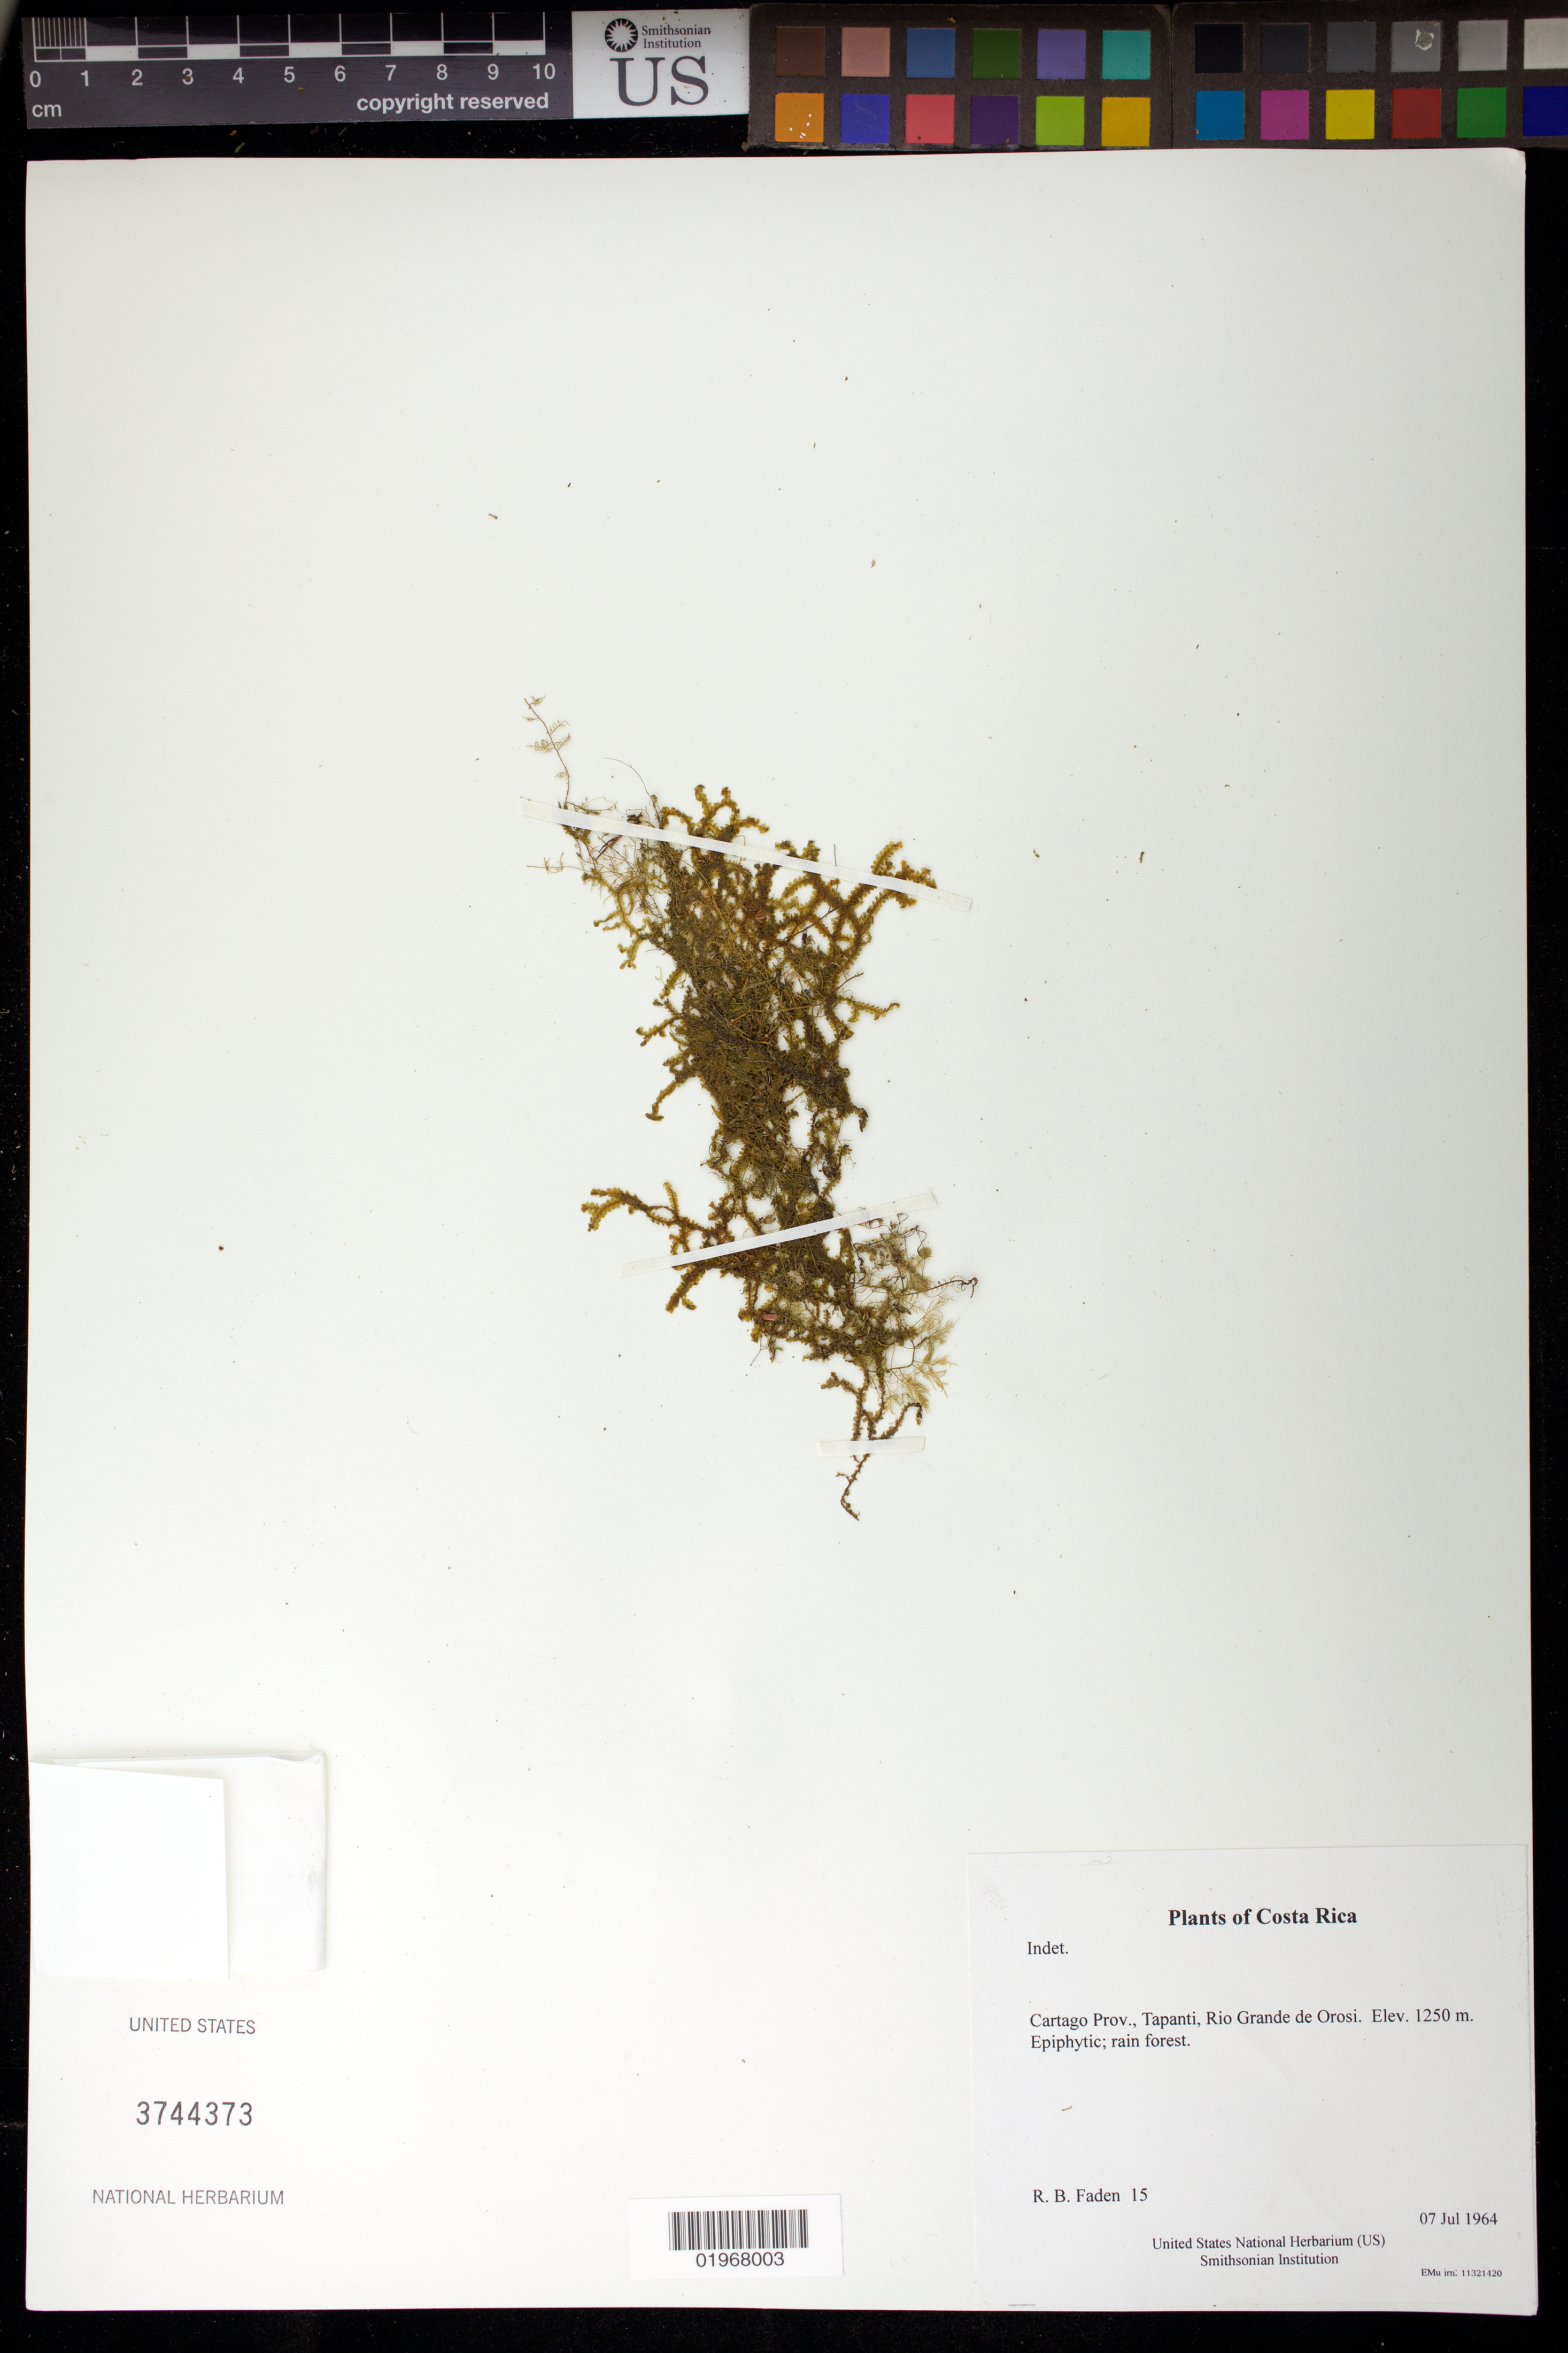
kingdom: Plantae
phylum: Tracheophyta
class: Lycopodiopsida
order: Selaginellales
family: Selaginellaceae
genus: Selaginella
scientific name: Selaginella sp.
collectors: R. B. Faden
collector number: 15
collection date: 1964-07-07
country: Costa Rica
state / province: Cartago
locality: Tapanti, Rio Grande de Orosi.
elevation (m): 1250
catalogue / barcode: US 3744373